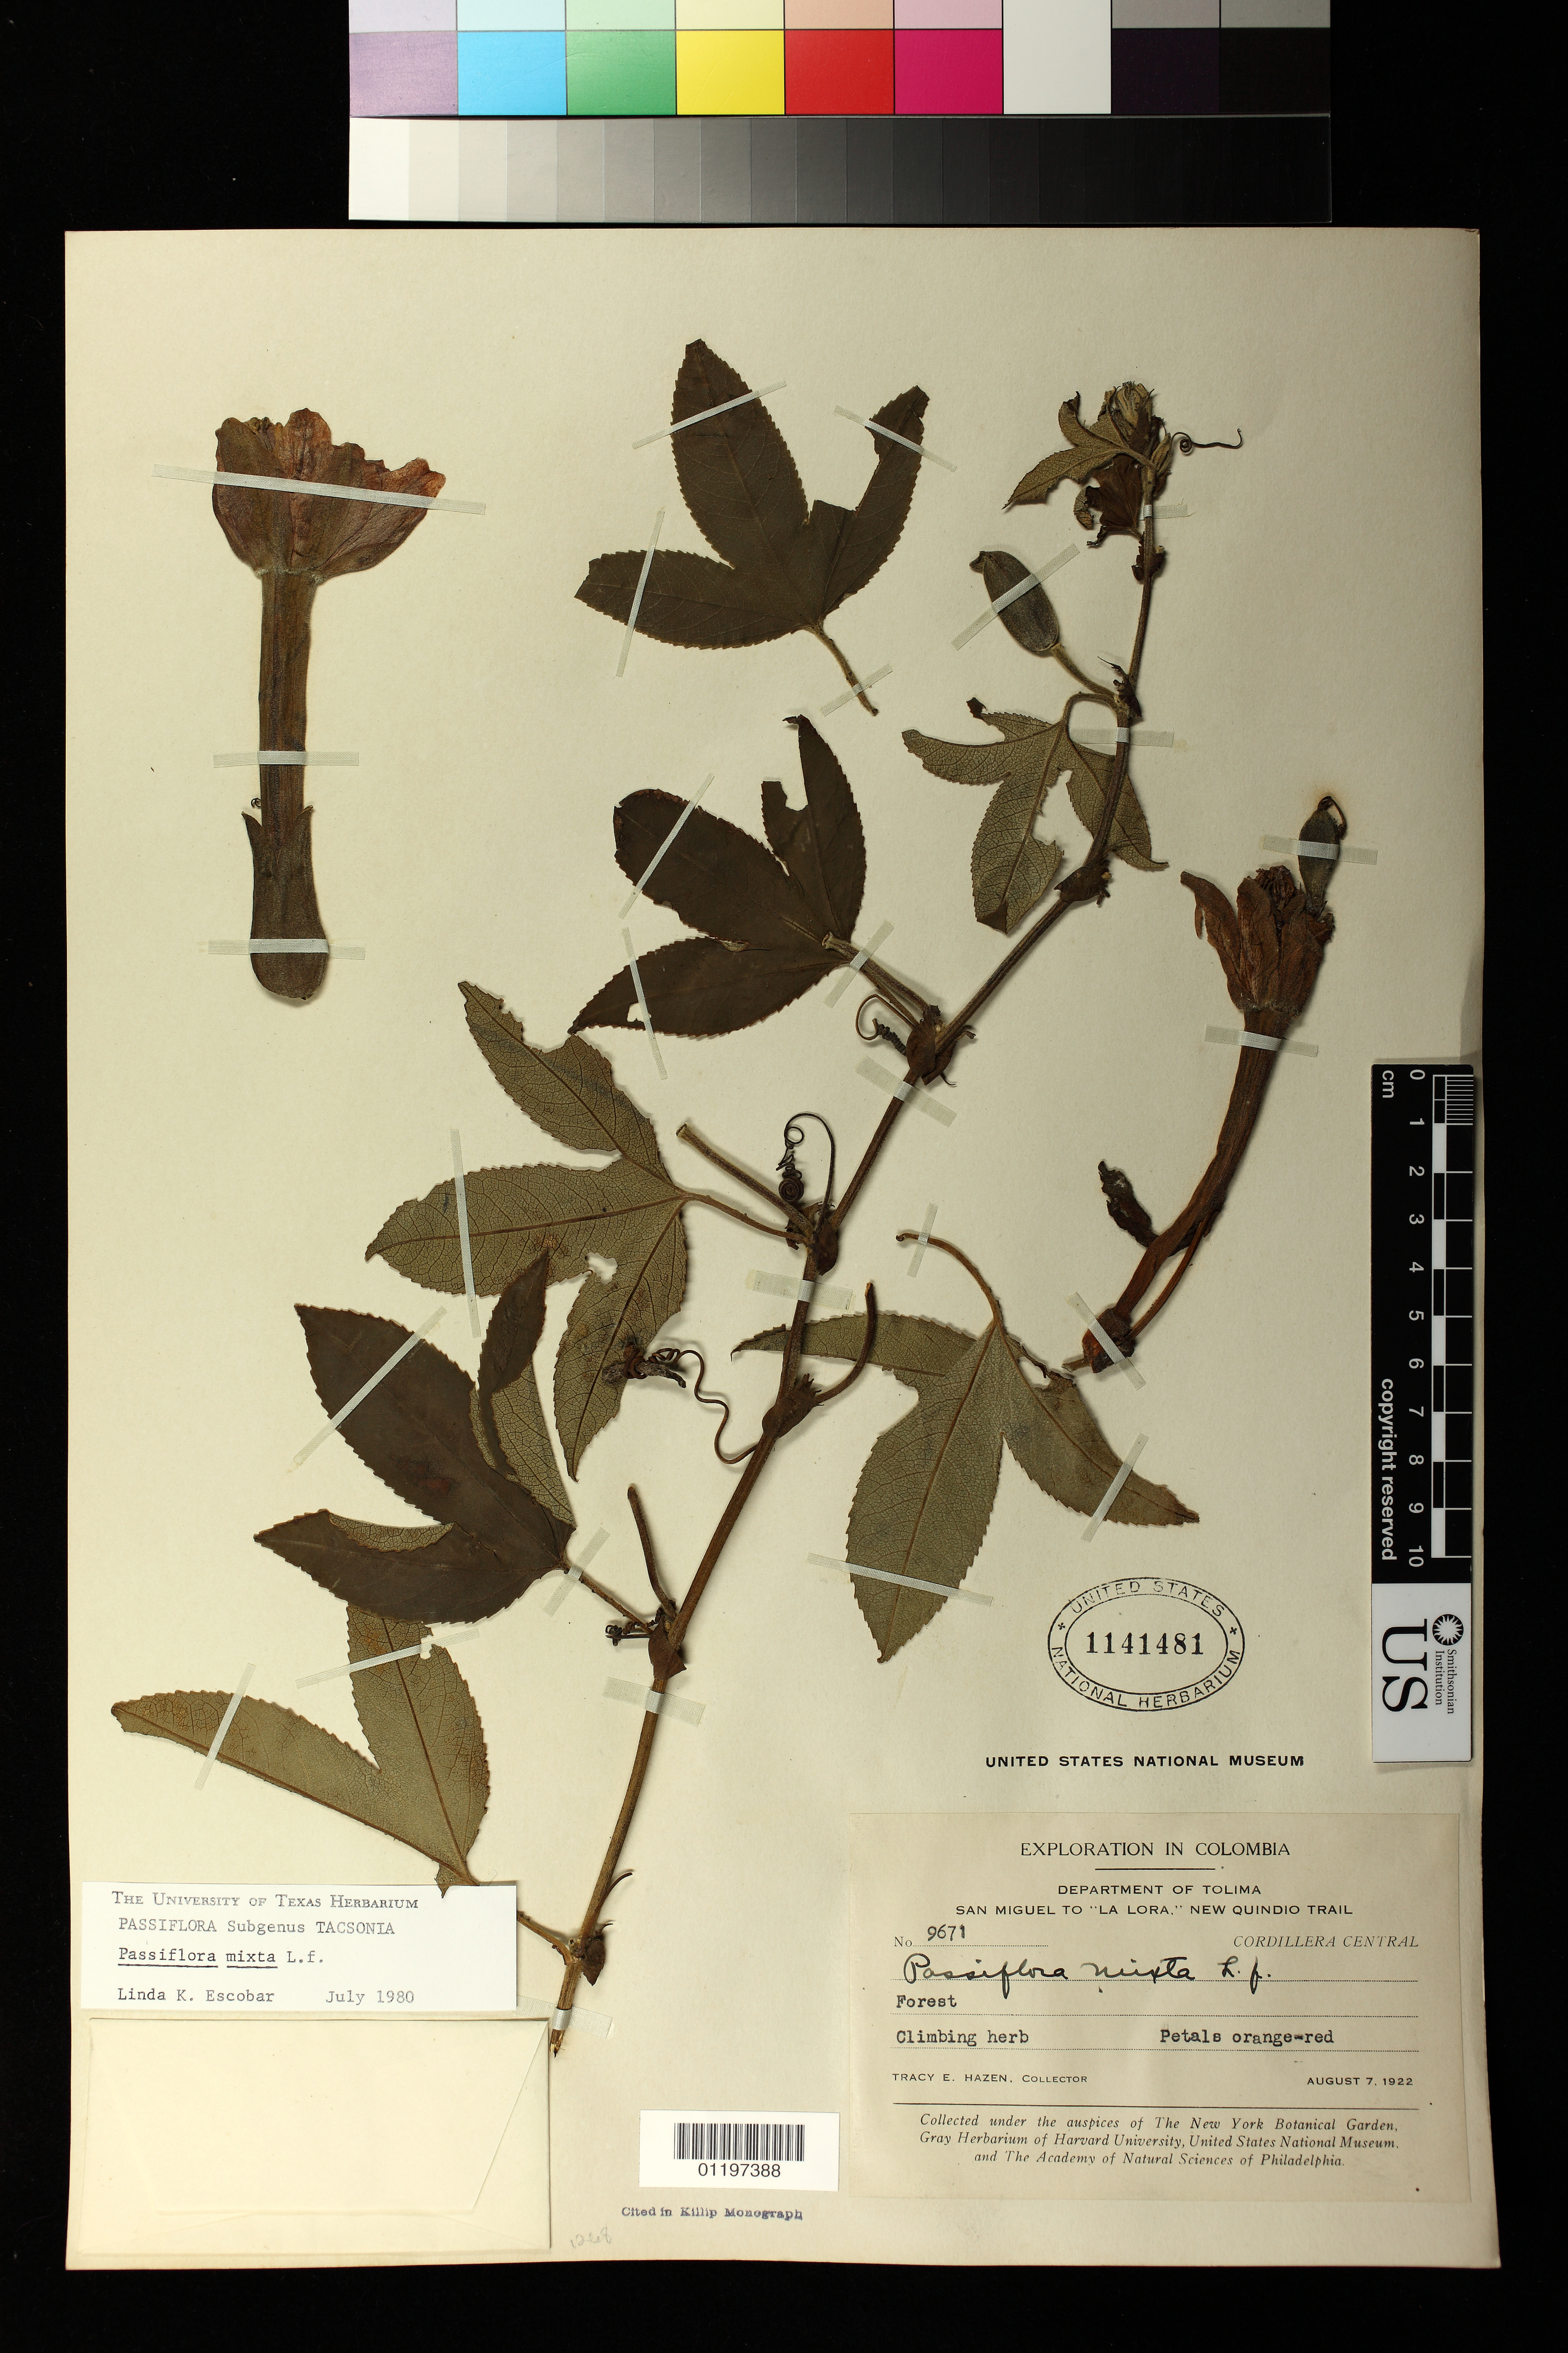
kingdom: Plantae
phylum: Tracheophyta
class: Magnoliopsida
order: Malpighiales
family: Passifloraceae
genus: Passiflora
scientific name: Passiflora mixta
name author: L. f.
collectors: T. E. Hazen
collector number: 9671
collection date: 1922-08-07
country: Colombia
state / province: Tolima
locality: San Miguel to "La Lora", New Quindio Trail, Cordillera Central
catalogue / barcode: US 1141481